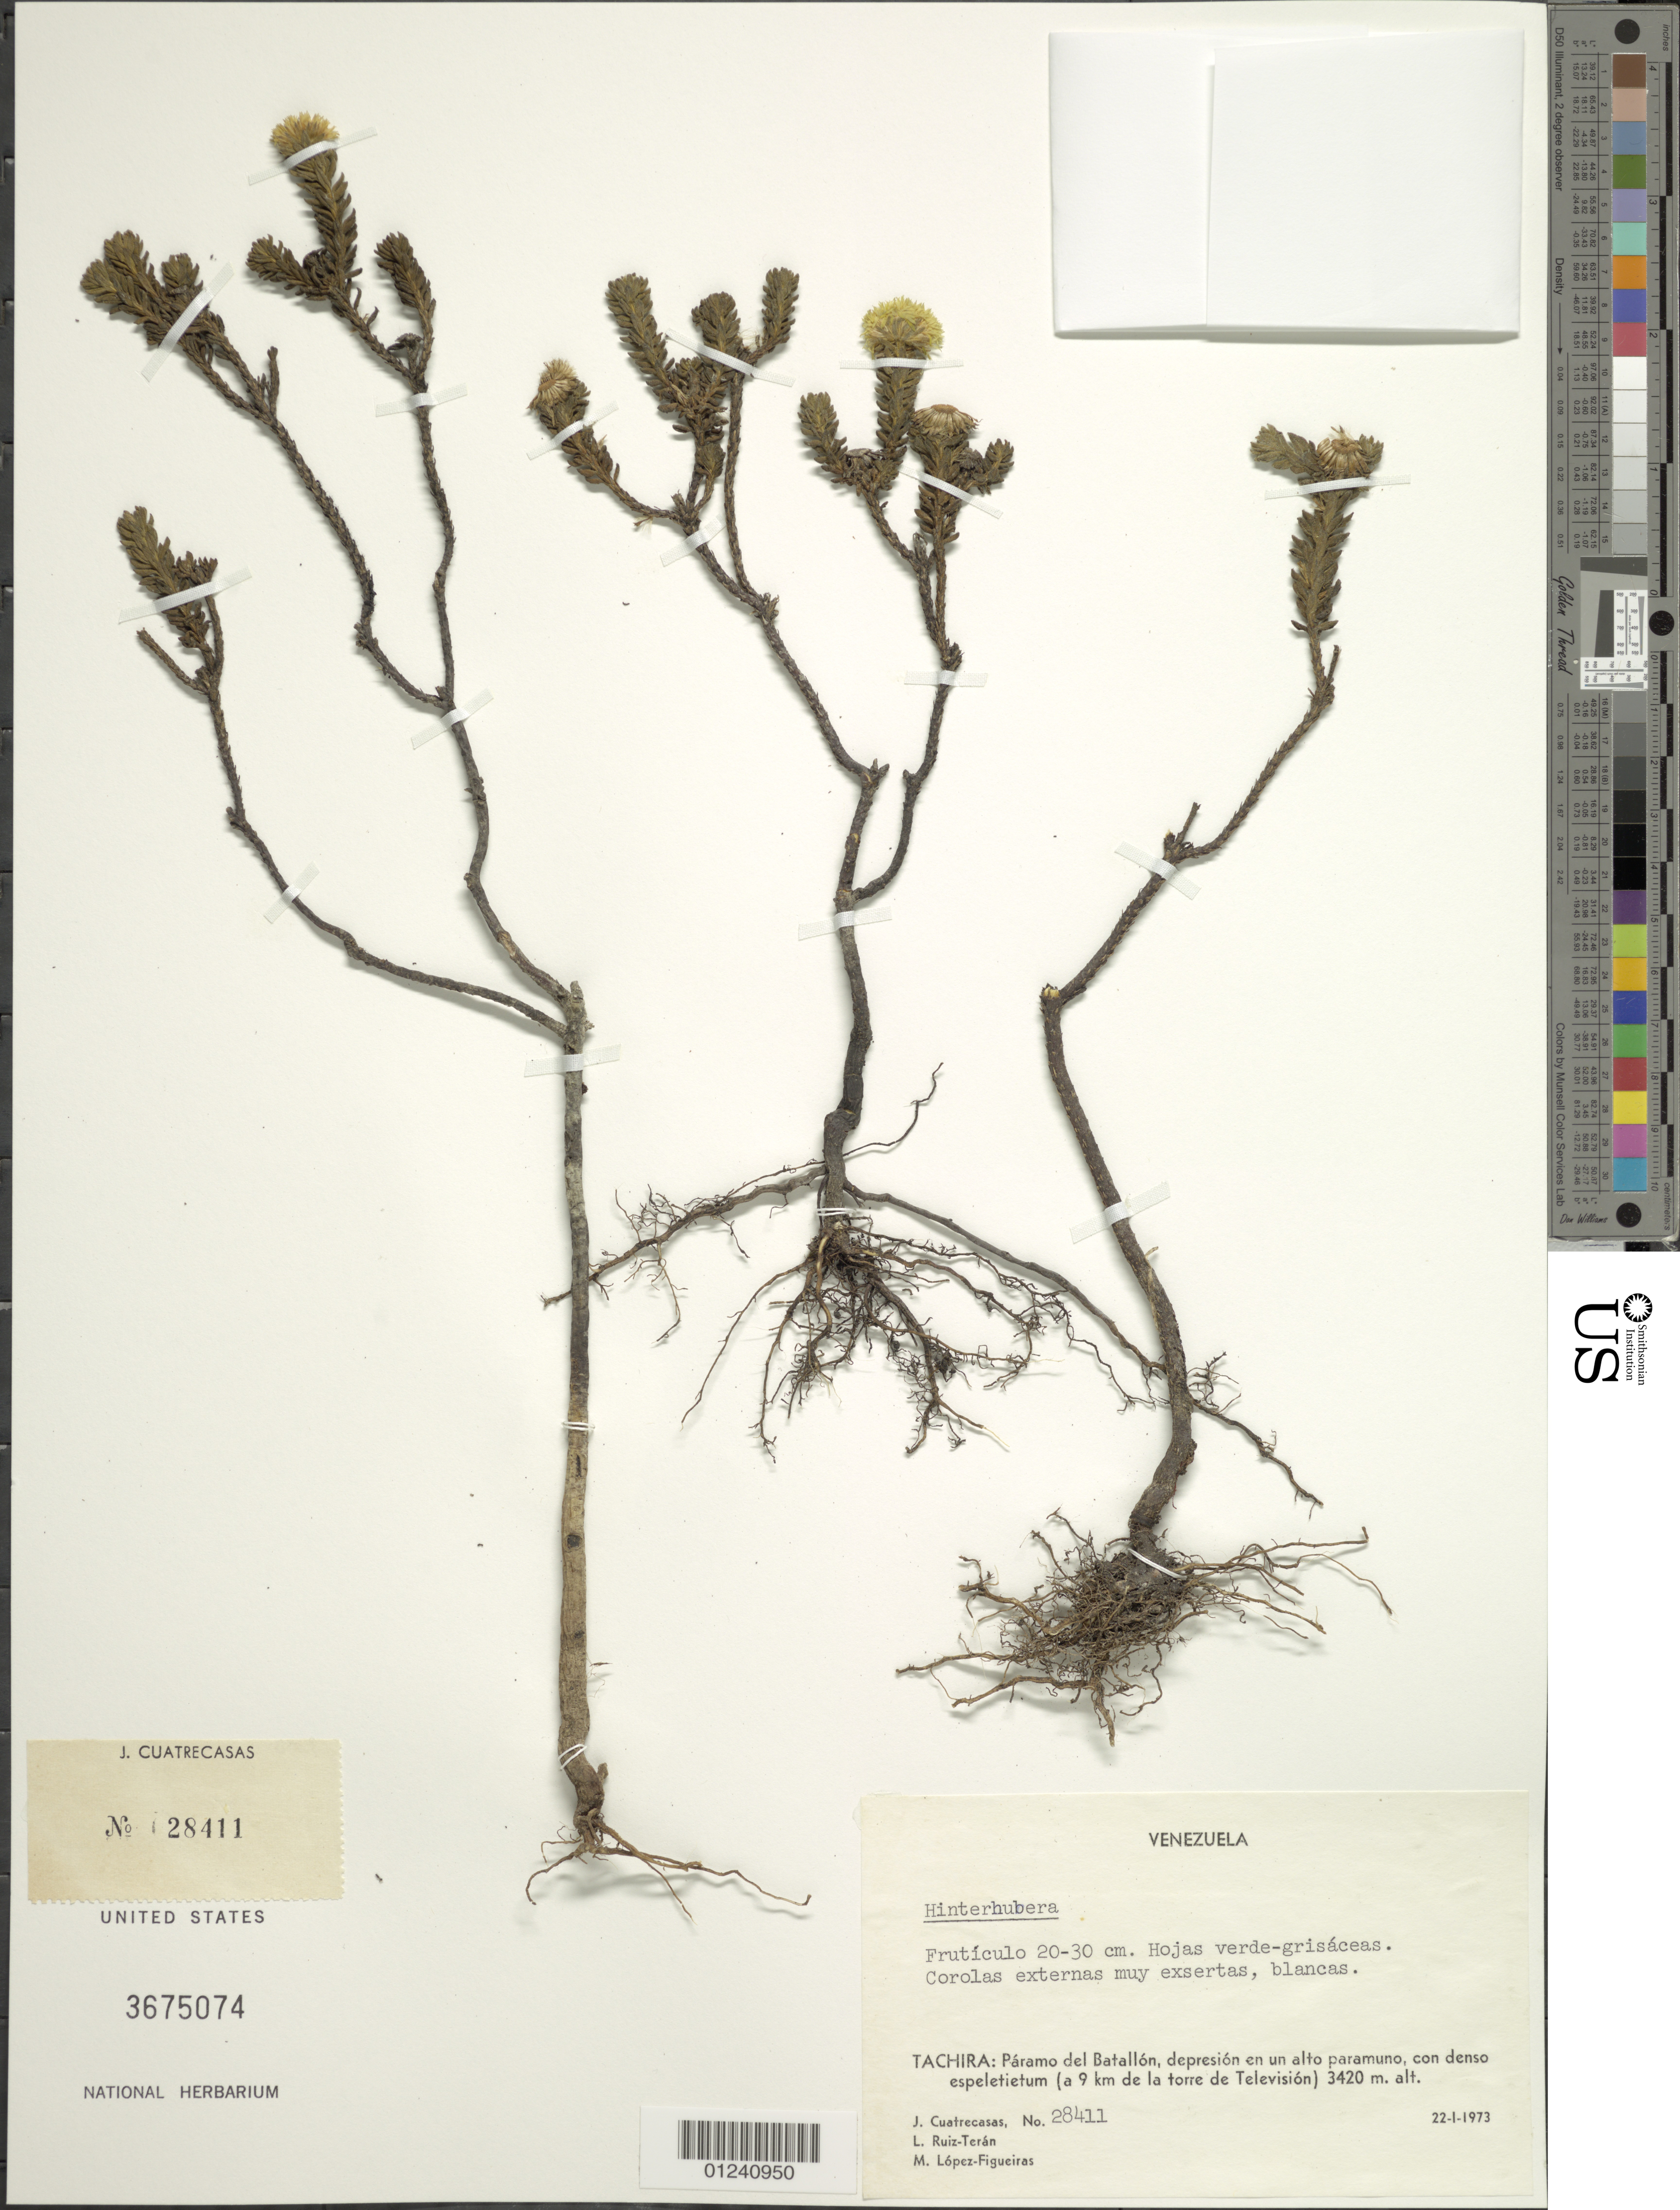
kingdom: Plantae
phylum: Tracheophyta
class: Magnoliopsida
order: Asterales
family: Asteraceae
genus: Hinterhubera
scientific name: Hinterhubera sp.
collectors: J. Cuatrecasas, L. E. Ruíz-Terán & M. López Figueiras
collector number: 28411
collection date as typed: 22 Jan 1973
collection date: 1973-01-22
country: Venezuela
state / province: Tachira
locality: Páramo del Batallon, depresion en un alto paramuno, con denso espeletietum (a 9 km de la torre de Television)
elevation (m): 3420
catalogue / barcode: US 3675074